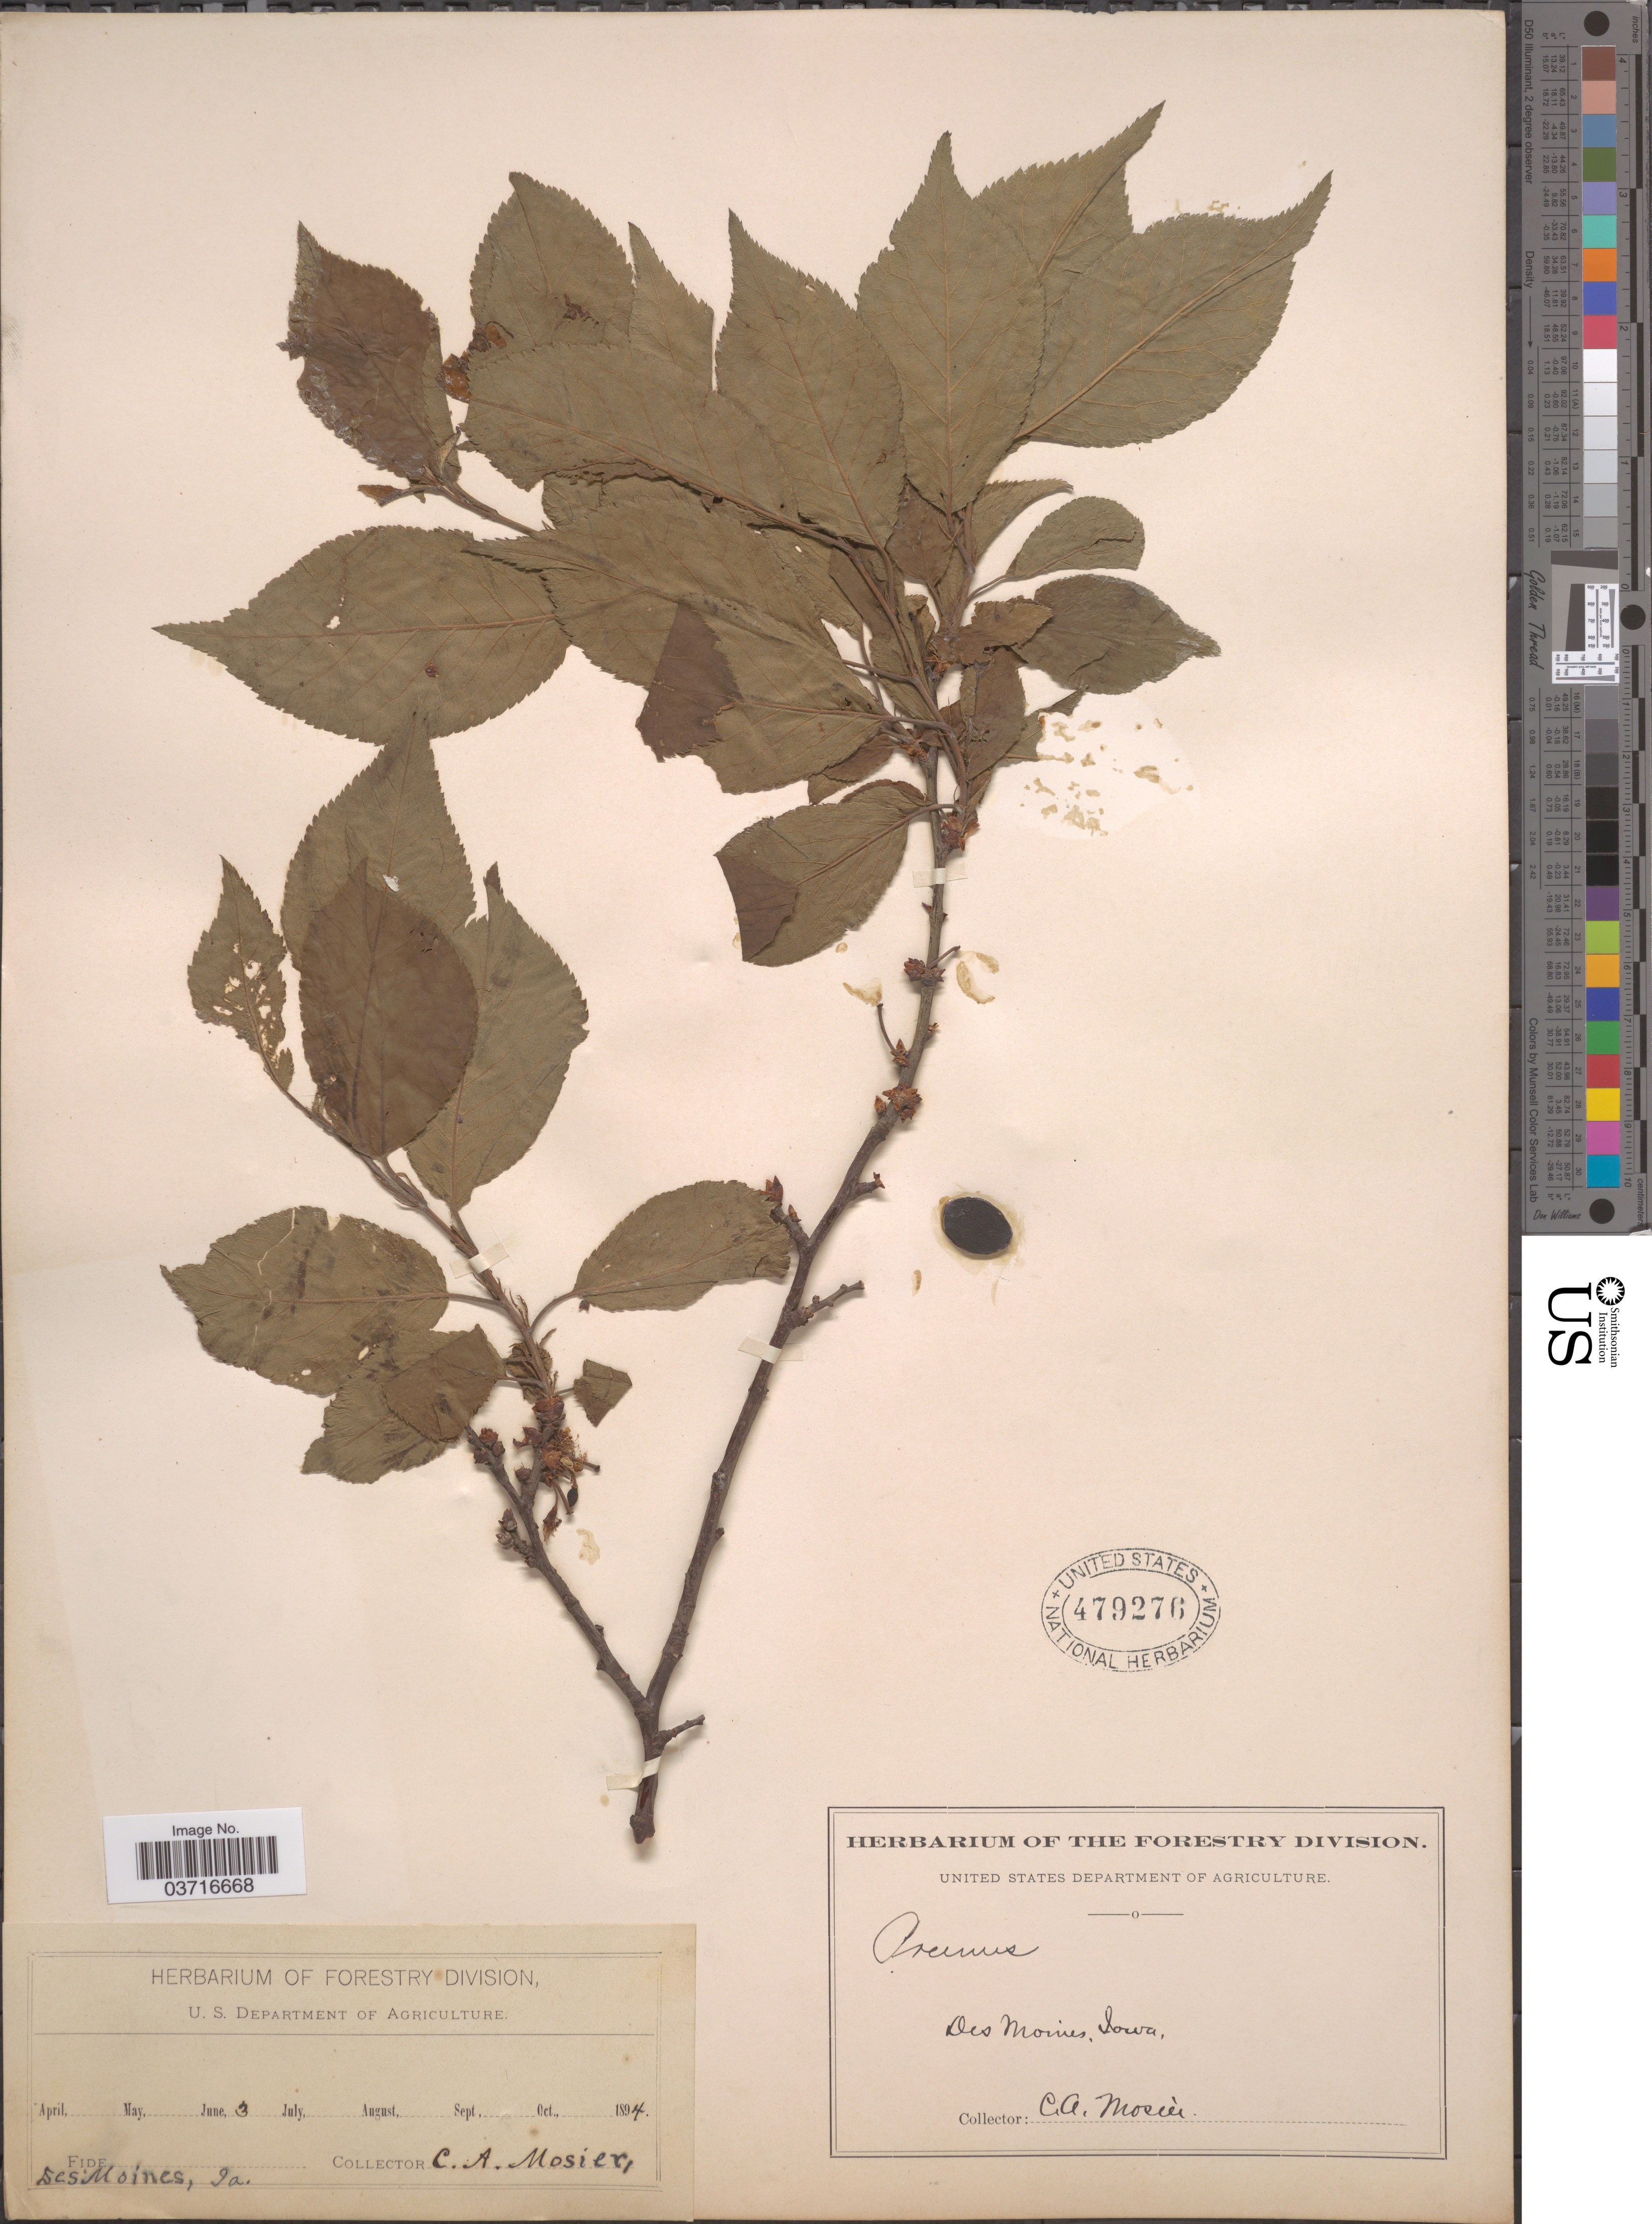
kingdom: Plantae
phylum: Tracheophyta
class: Magnoliopsida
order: Rosales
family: Rosaceae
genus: Prunus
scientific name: Prunus sp.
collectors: C. A. Mosier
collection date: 1894-06-03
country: United States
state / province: Iowa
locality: Des Moines.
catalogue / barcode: US 479276